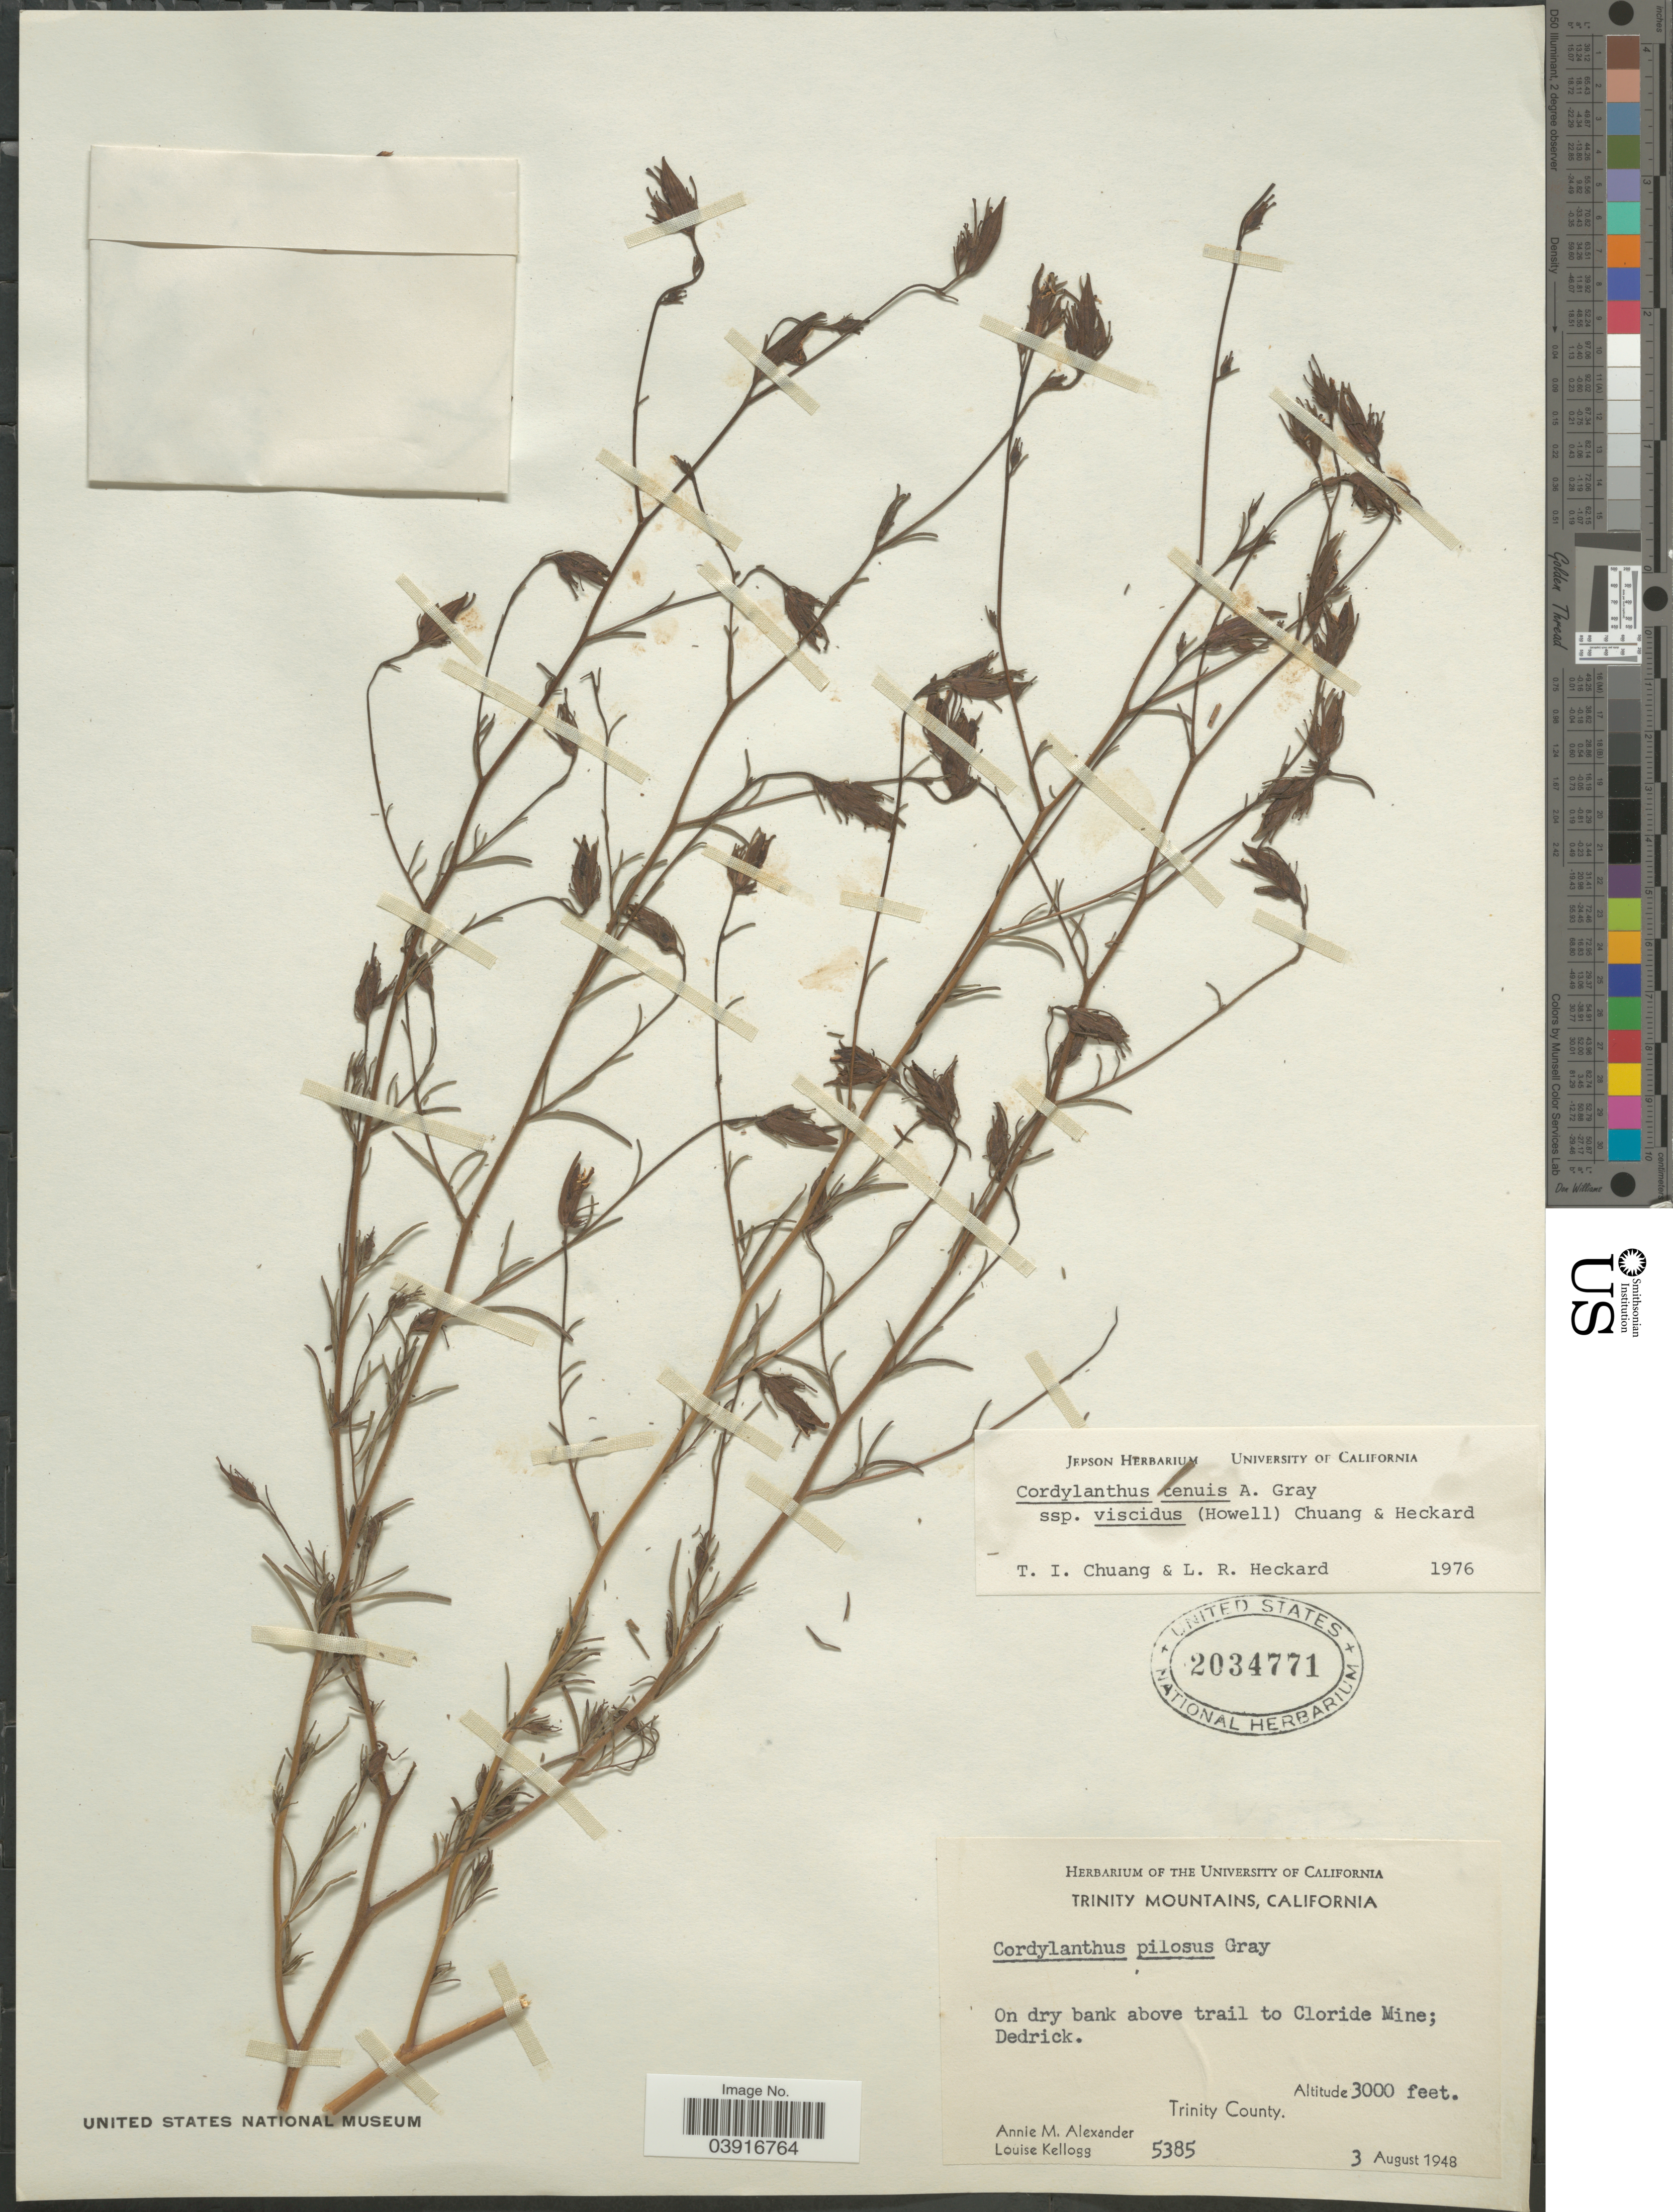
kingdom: Plantae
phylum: Tracheophyta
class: Magnoliopsida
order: Lamiales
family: Orobanchaceae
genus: Cordylanthus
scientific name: Cordylanthus tenuis subsp. viscidus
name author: (Howell) T.I. Chuang & Heckard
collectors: A. M. Alexander & L. Kellogg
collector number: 5385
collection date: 1948-08-03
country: United States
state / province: California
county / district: Trinity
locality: Trinity Mountains. On dry bank above trail to Cloride Mine; Dedrick. Trinity County.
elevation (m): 914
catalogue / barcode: US 2034771